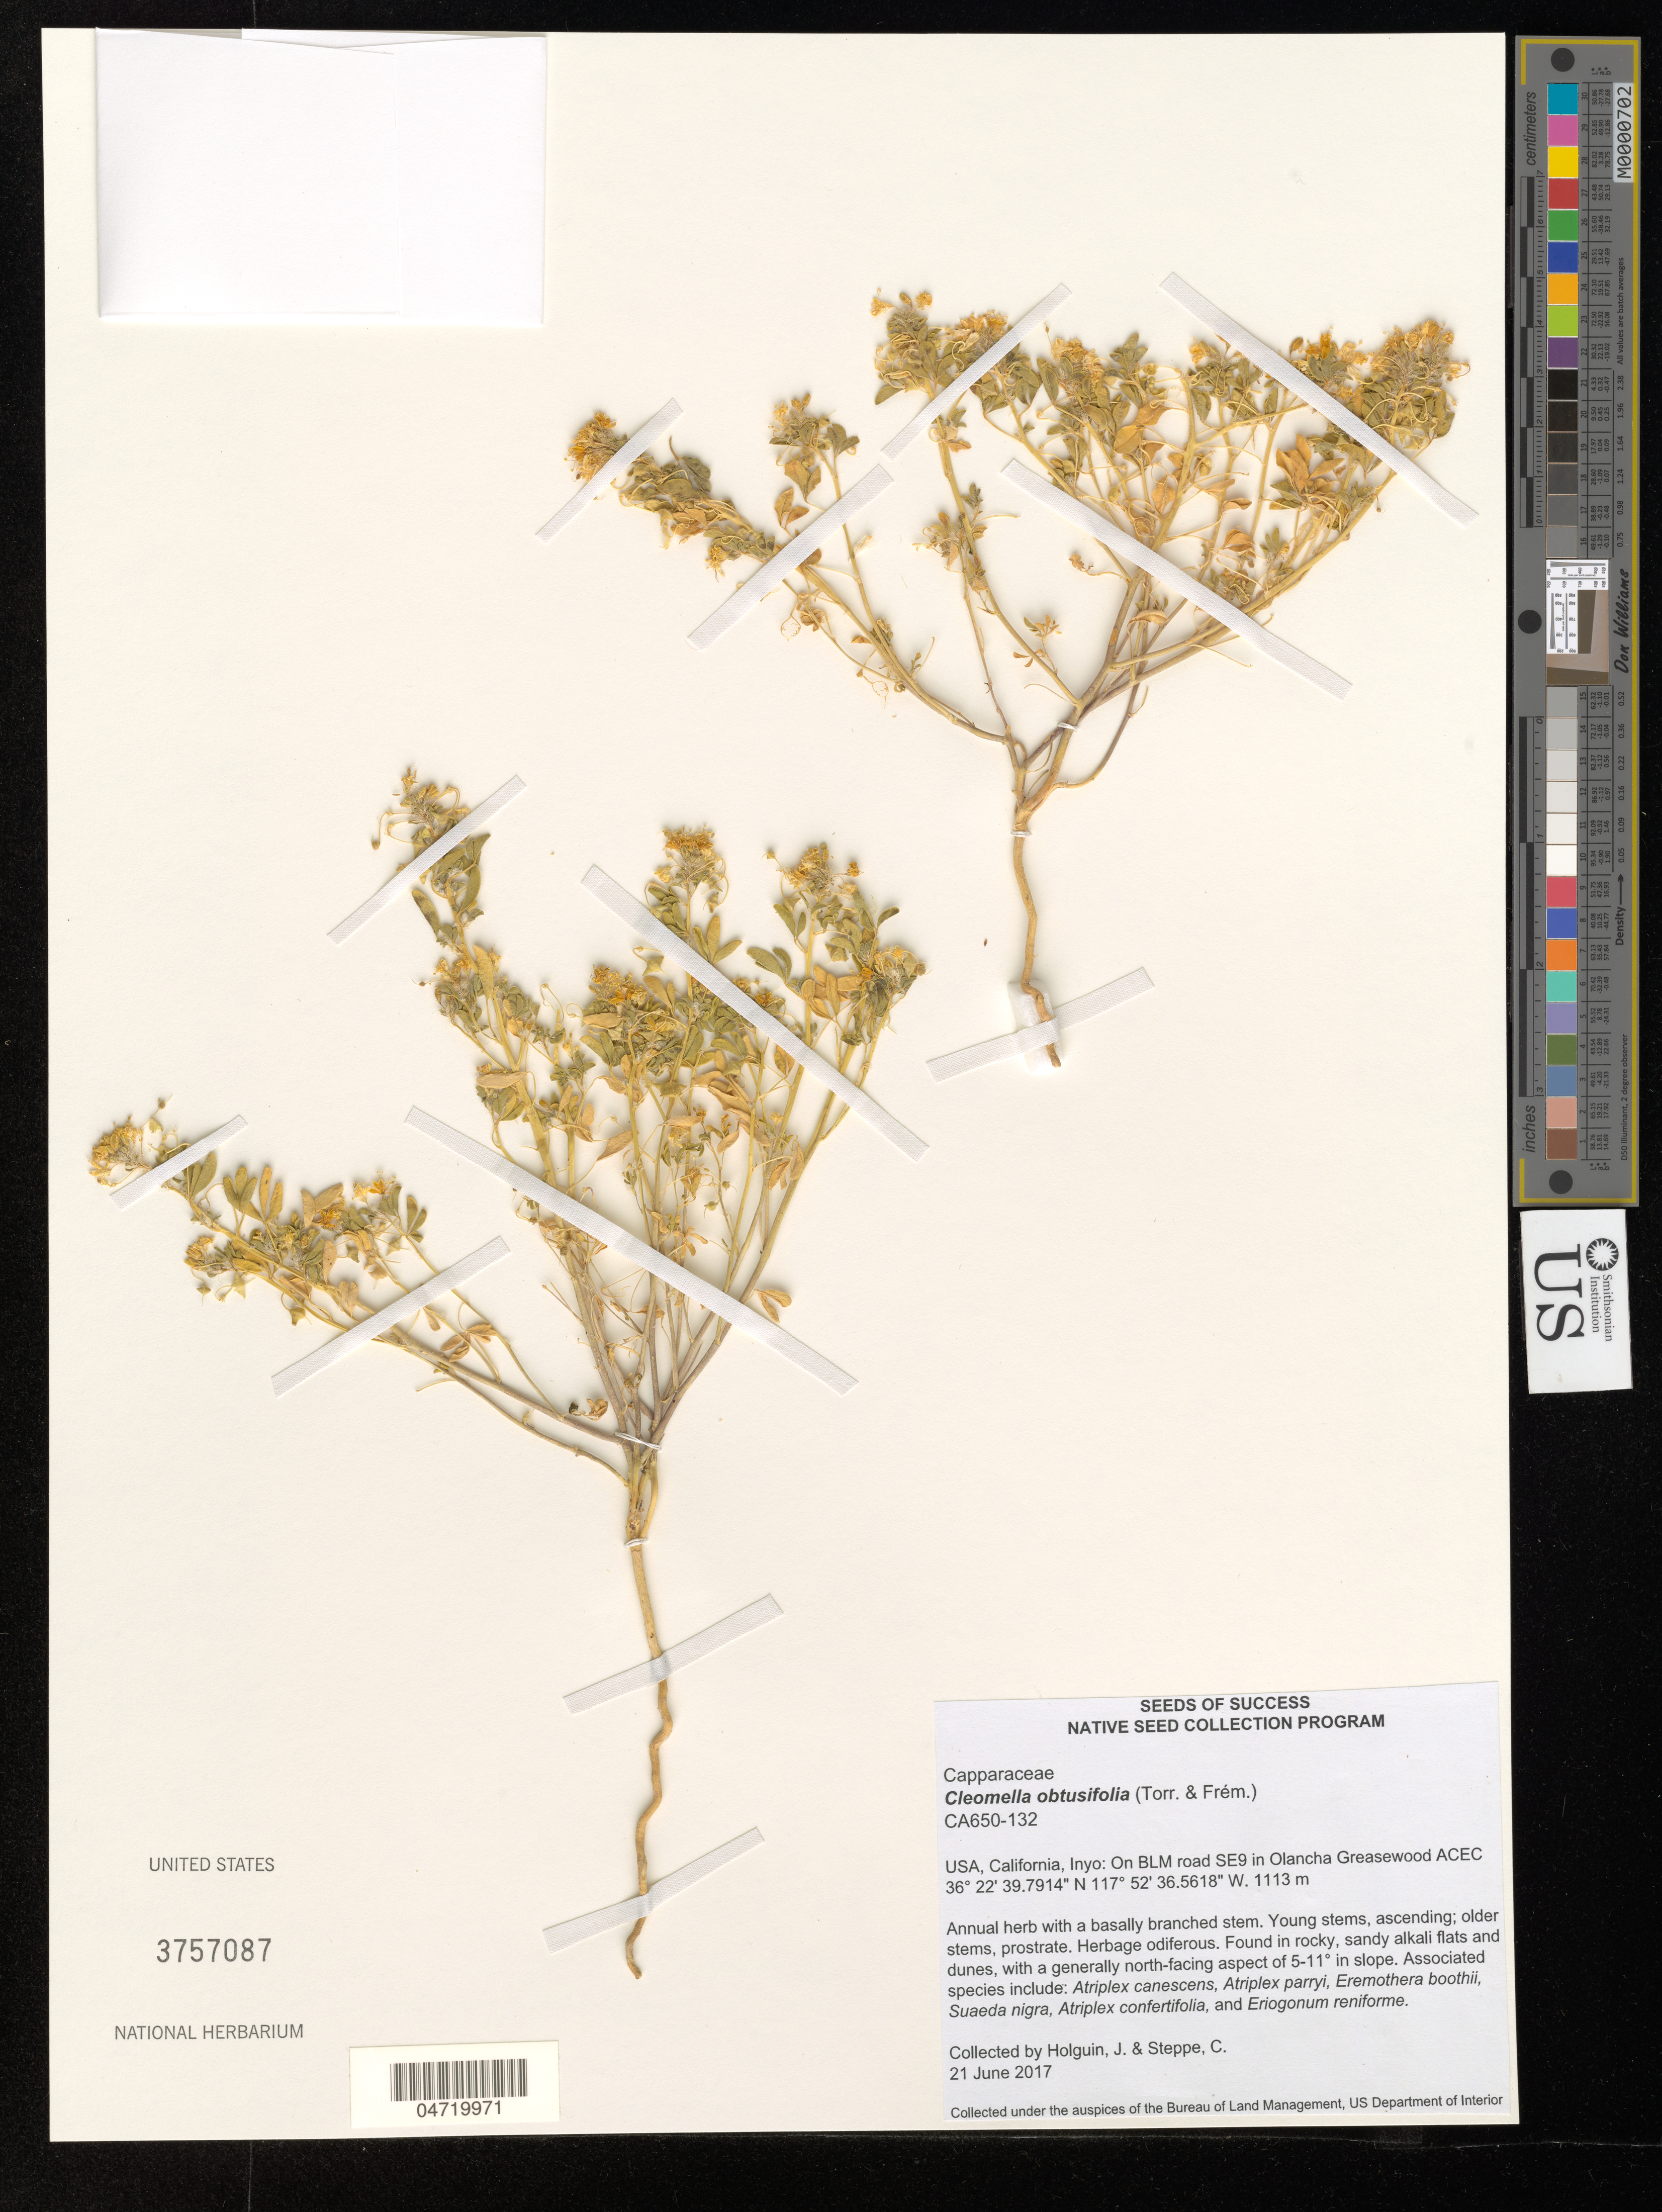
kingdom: Plantae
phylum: Tracheophyta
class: Magnoliopsida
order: Brassicales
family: Cleomaceae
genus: Cleomella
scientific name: Cleomella obtusifolia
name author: Torr. & Frém.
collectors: J. Holguin & C. Steppe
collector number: CA650-132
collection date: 2017-06-21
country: United States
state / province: California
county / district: Inyo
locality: Inyo: On BLM road SE9 in Olancha Greasewood ACEC.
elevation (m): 1113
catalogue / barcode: US 3757087